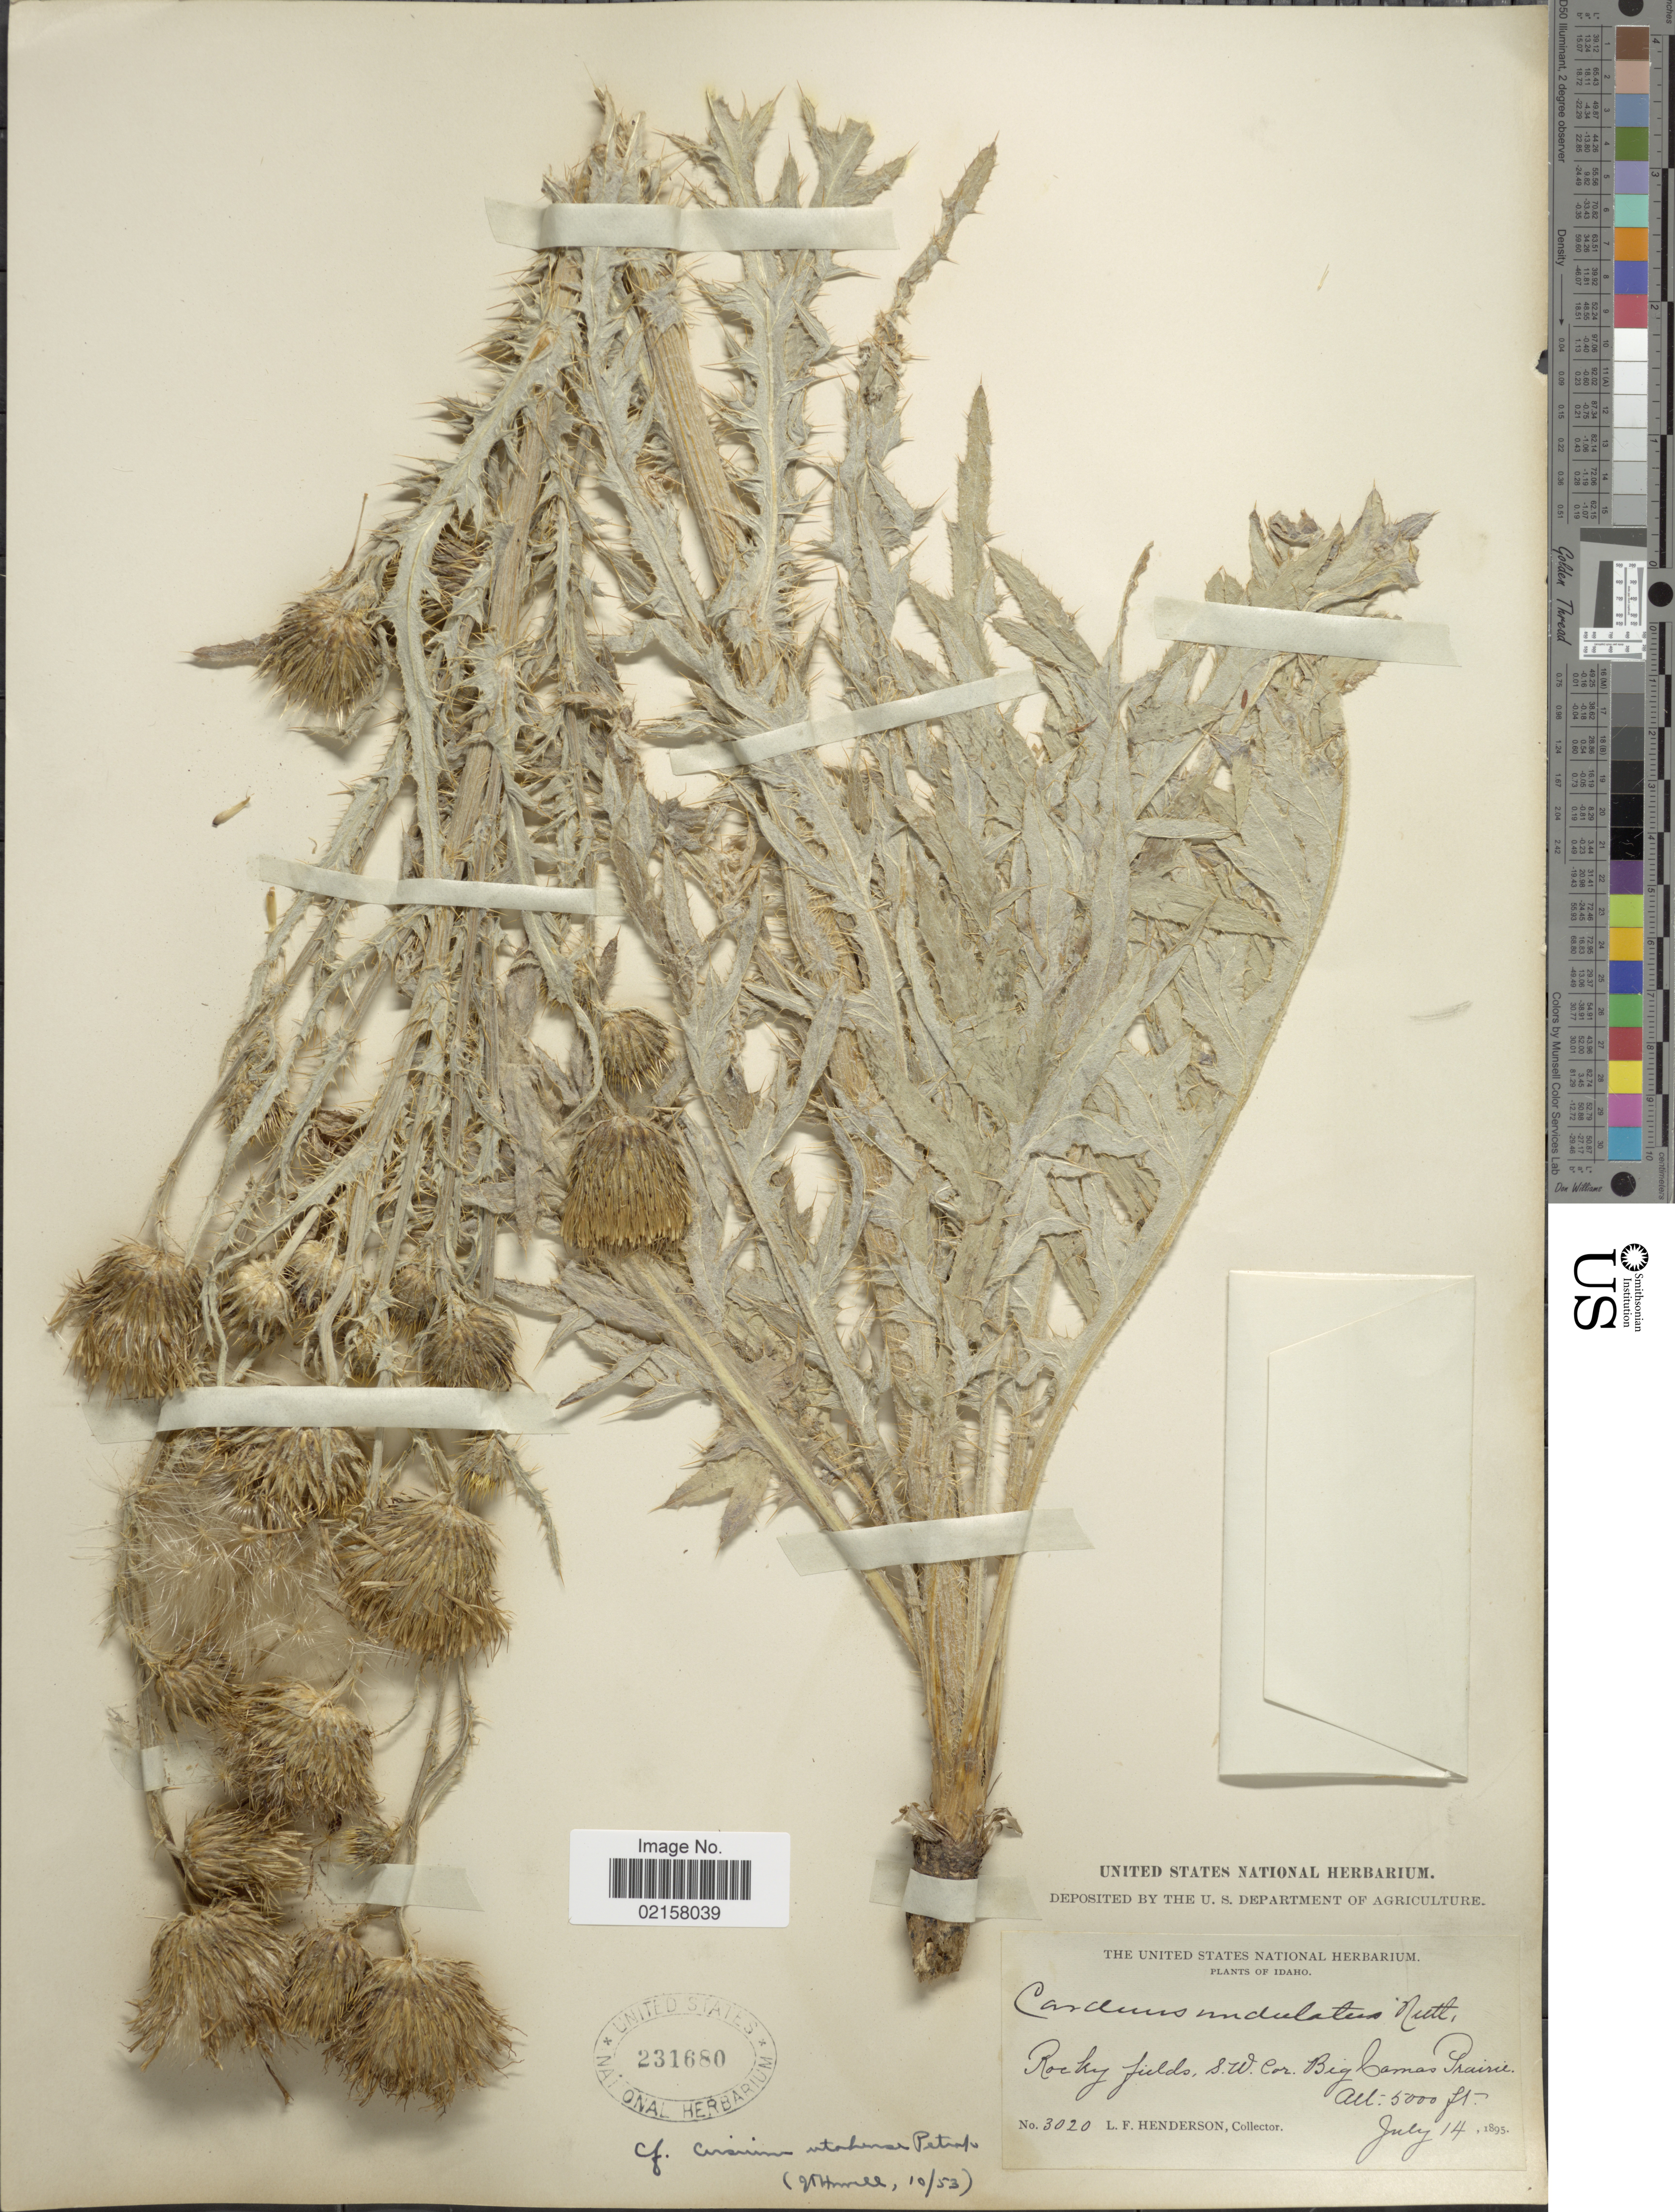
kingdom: Plantae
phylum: Tracheophyta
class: Magnoliopsida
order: Asterales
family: Asteraceae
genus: Cirsium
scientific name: Cirsium neomexicanum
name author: A. Gray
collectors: L. Henderson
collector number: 3020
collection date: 1895-07-14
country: United States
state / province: Idaho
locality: Rocky fields, S.W. Cor. Bog Camas Prairie.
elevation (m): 1524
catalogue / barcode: US 231680